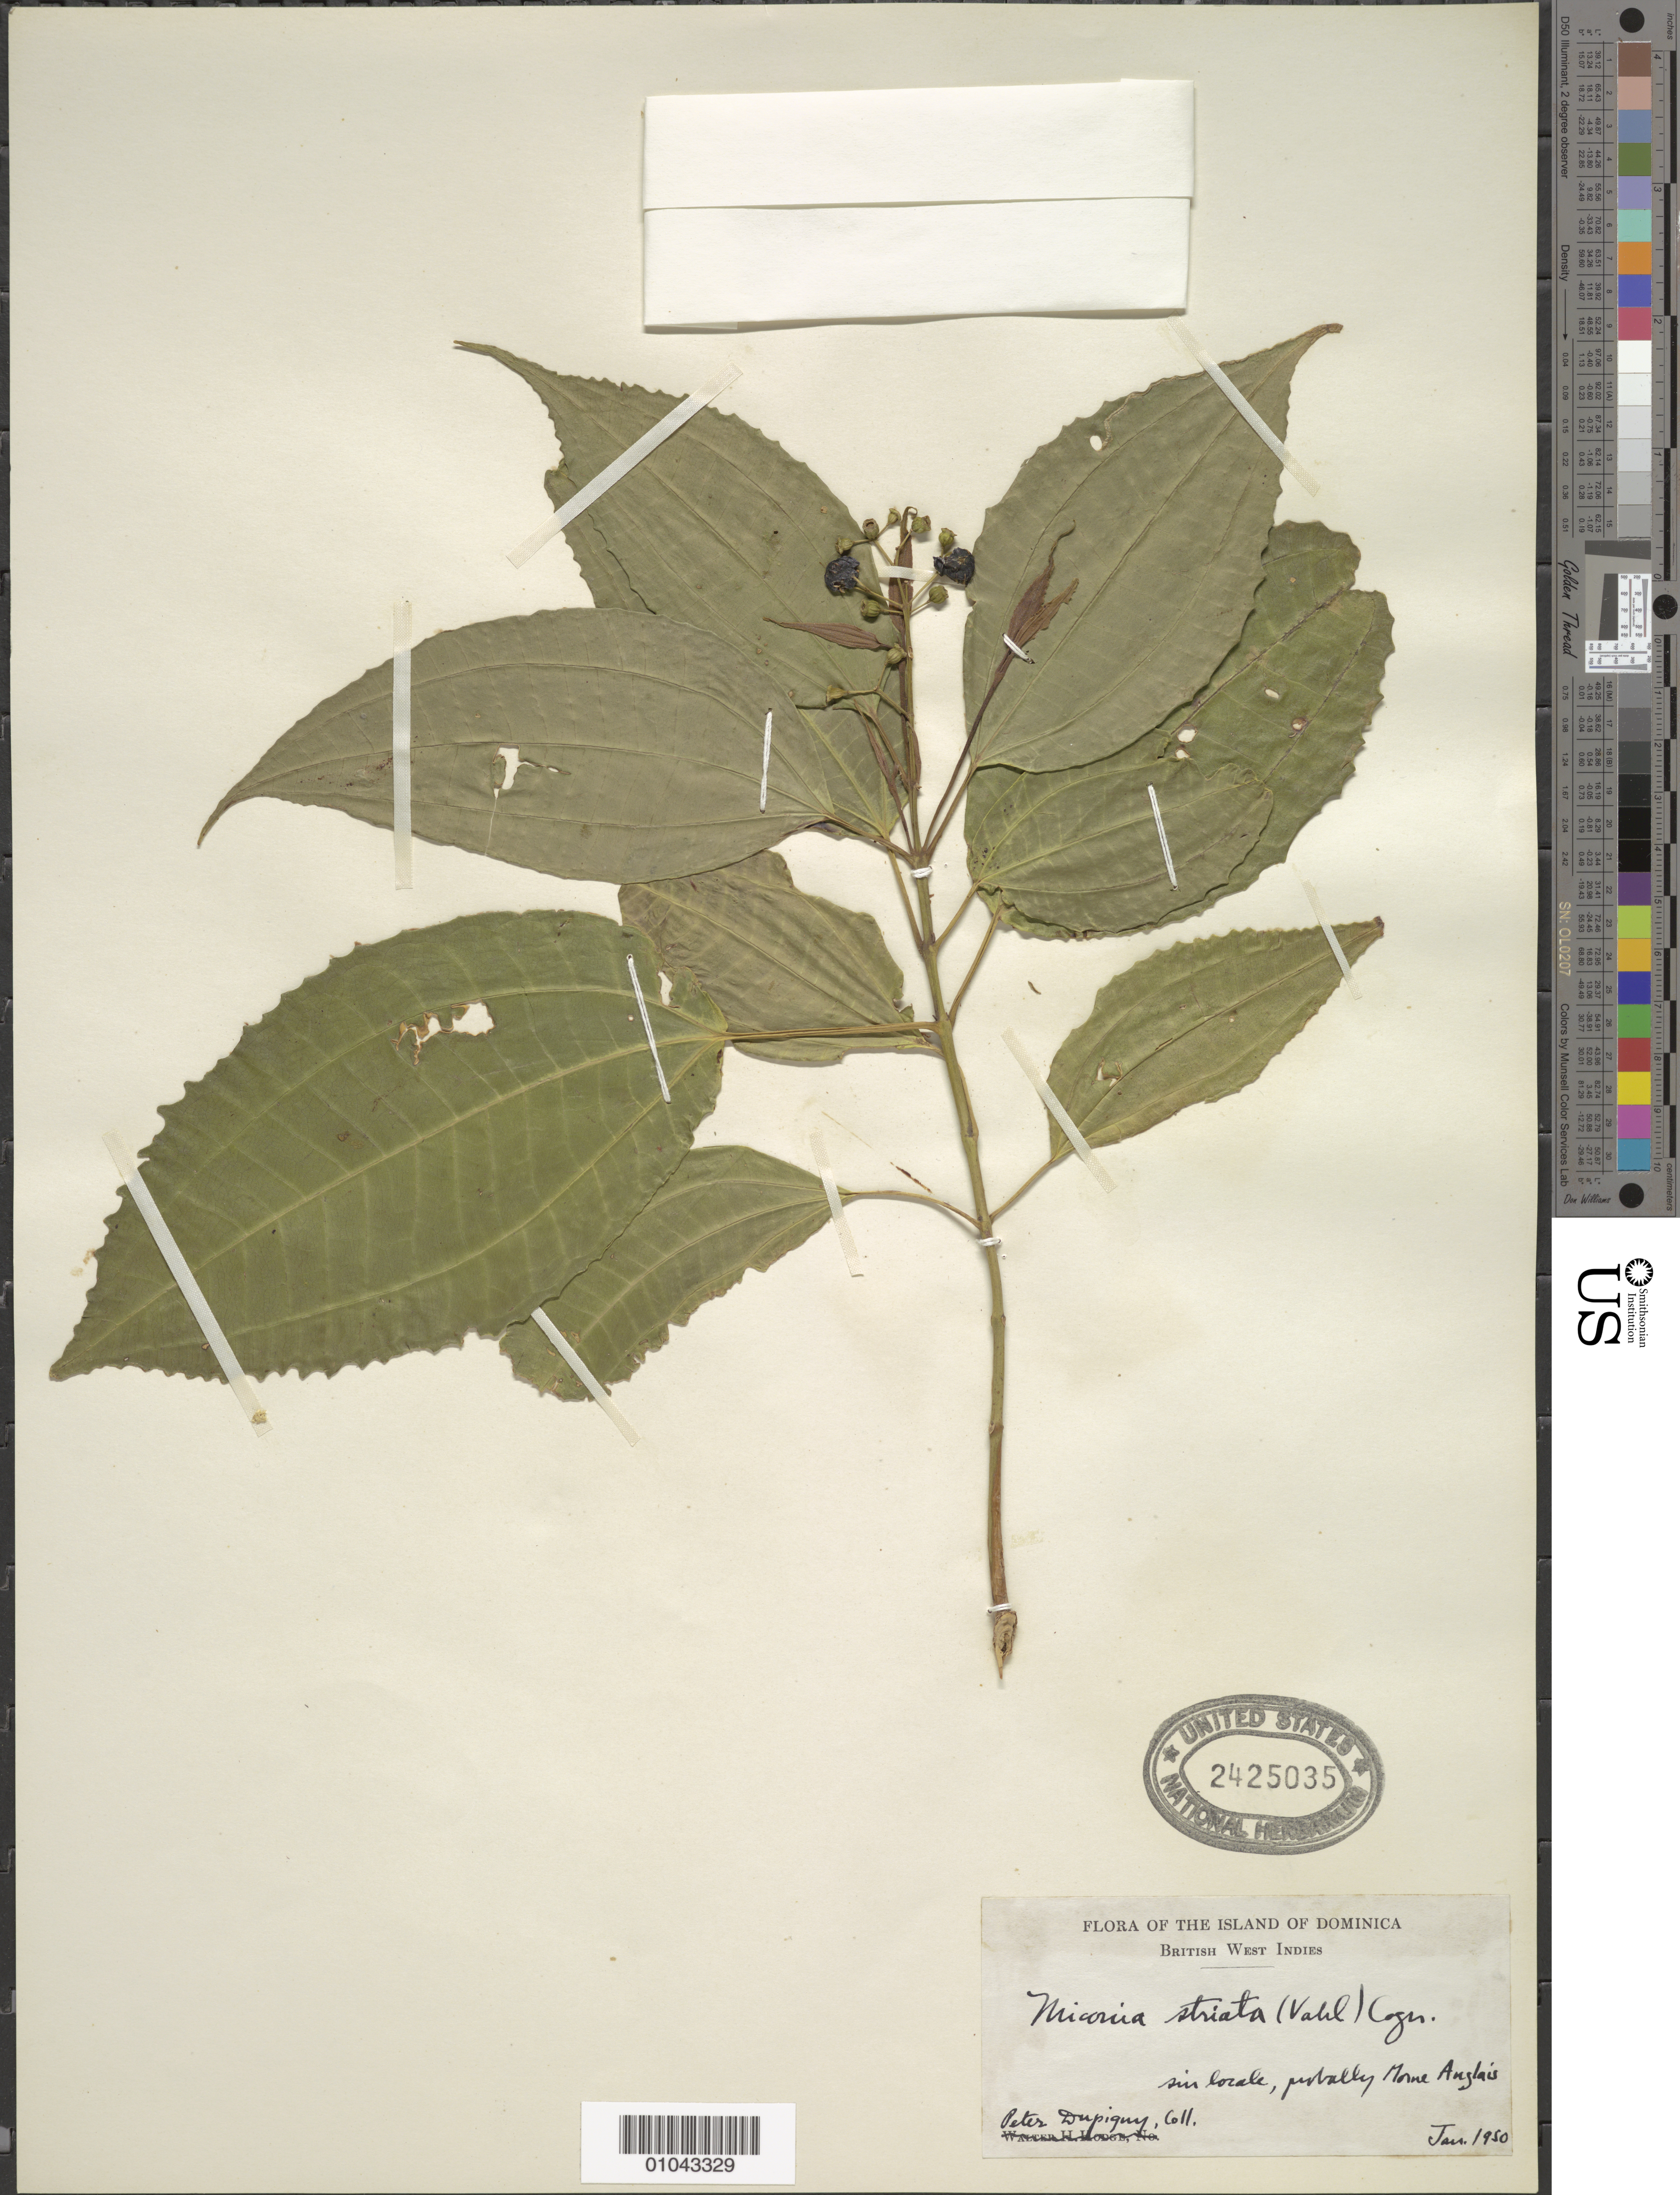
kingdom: Plantae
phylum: Tracheophyta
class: Magnoliopsida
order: Myrtales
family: Melastomataceae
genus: Miconia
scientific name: Miconia striata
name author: (Vahl) Cogn.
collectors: P. Dupigny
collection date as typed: Jan 1950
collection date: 1950-01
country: Dominica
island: Dominica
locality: Morne Anglais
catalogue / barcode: US 2425035